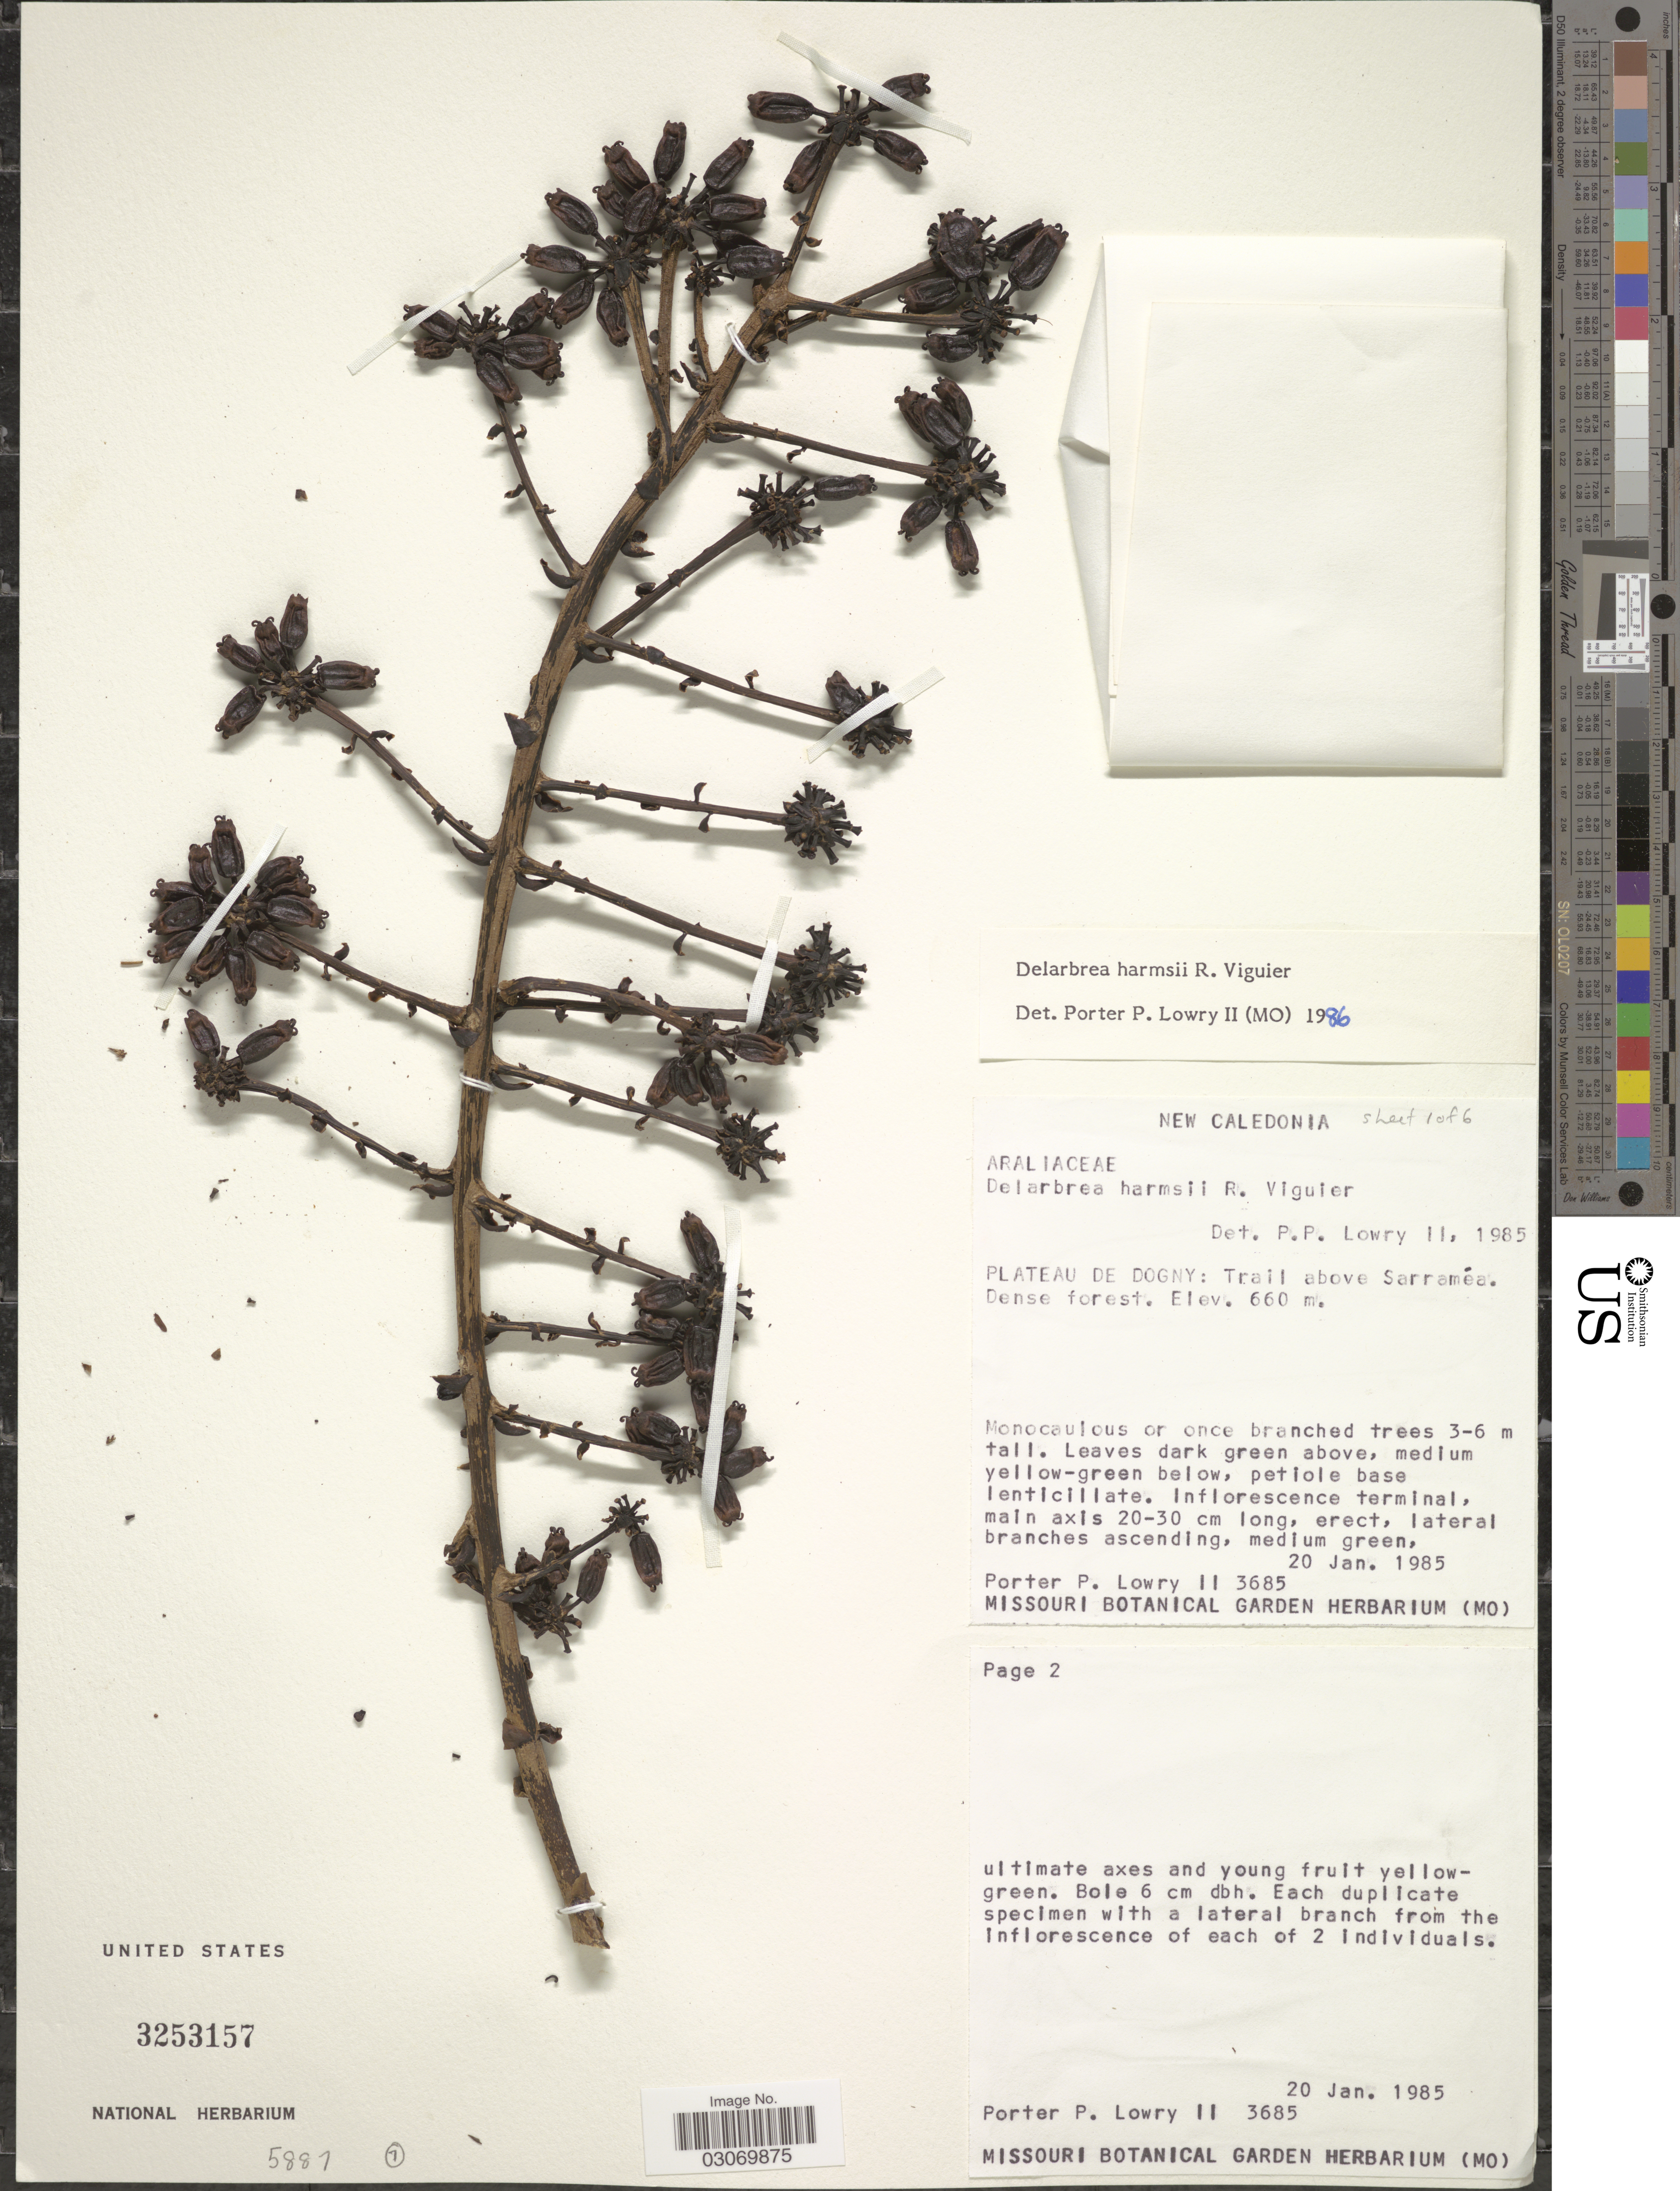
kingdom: Plantae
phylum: Tracheophyta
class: Magnoliopsida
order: Apiales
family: Myodocarpaceae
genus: Delarbrea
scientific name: Delarbrea harmsii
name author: R. Vig.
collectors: P. P. Lowry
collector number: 3685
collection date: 1985-01-20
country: New Caledonia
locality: Plateau De Dogny: Trail above Sarraméa.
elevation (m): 660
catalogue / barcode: US 3253157